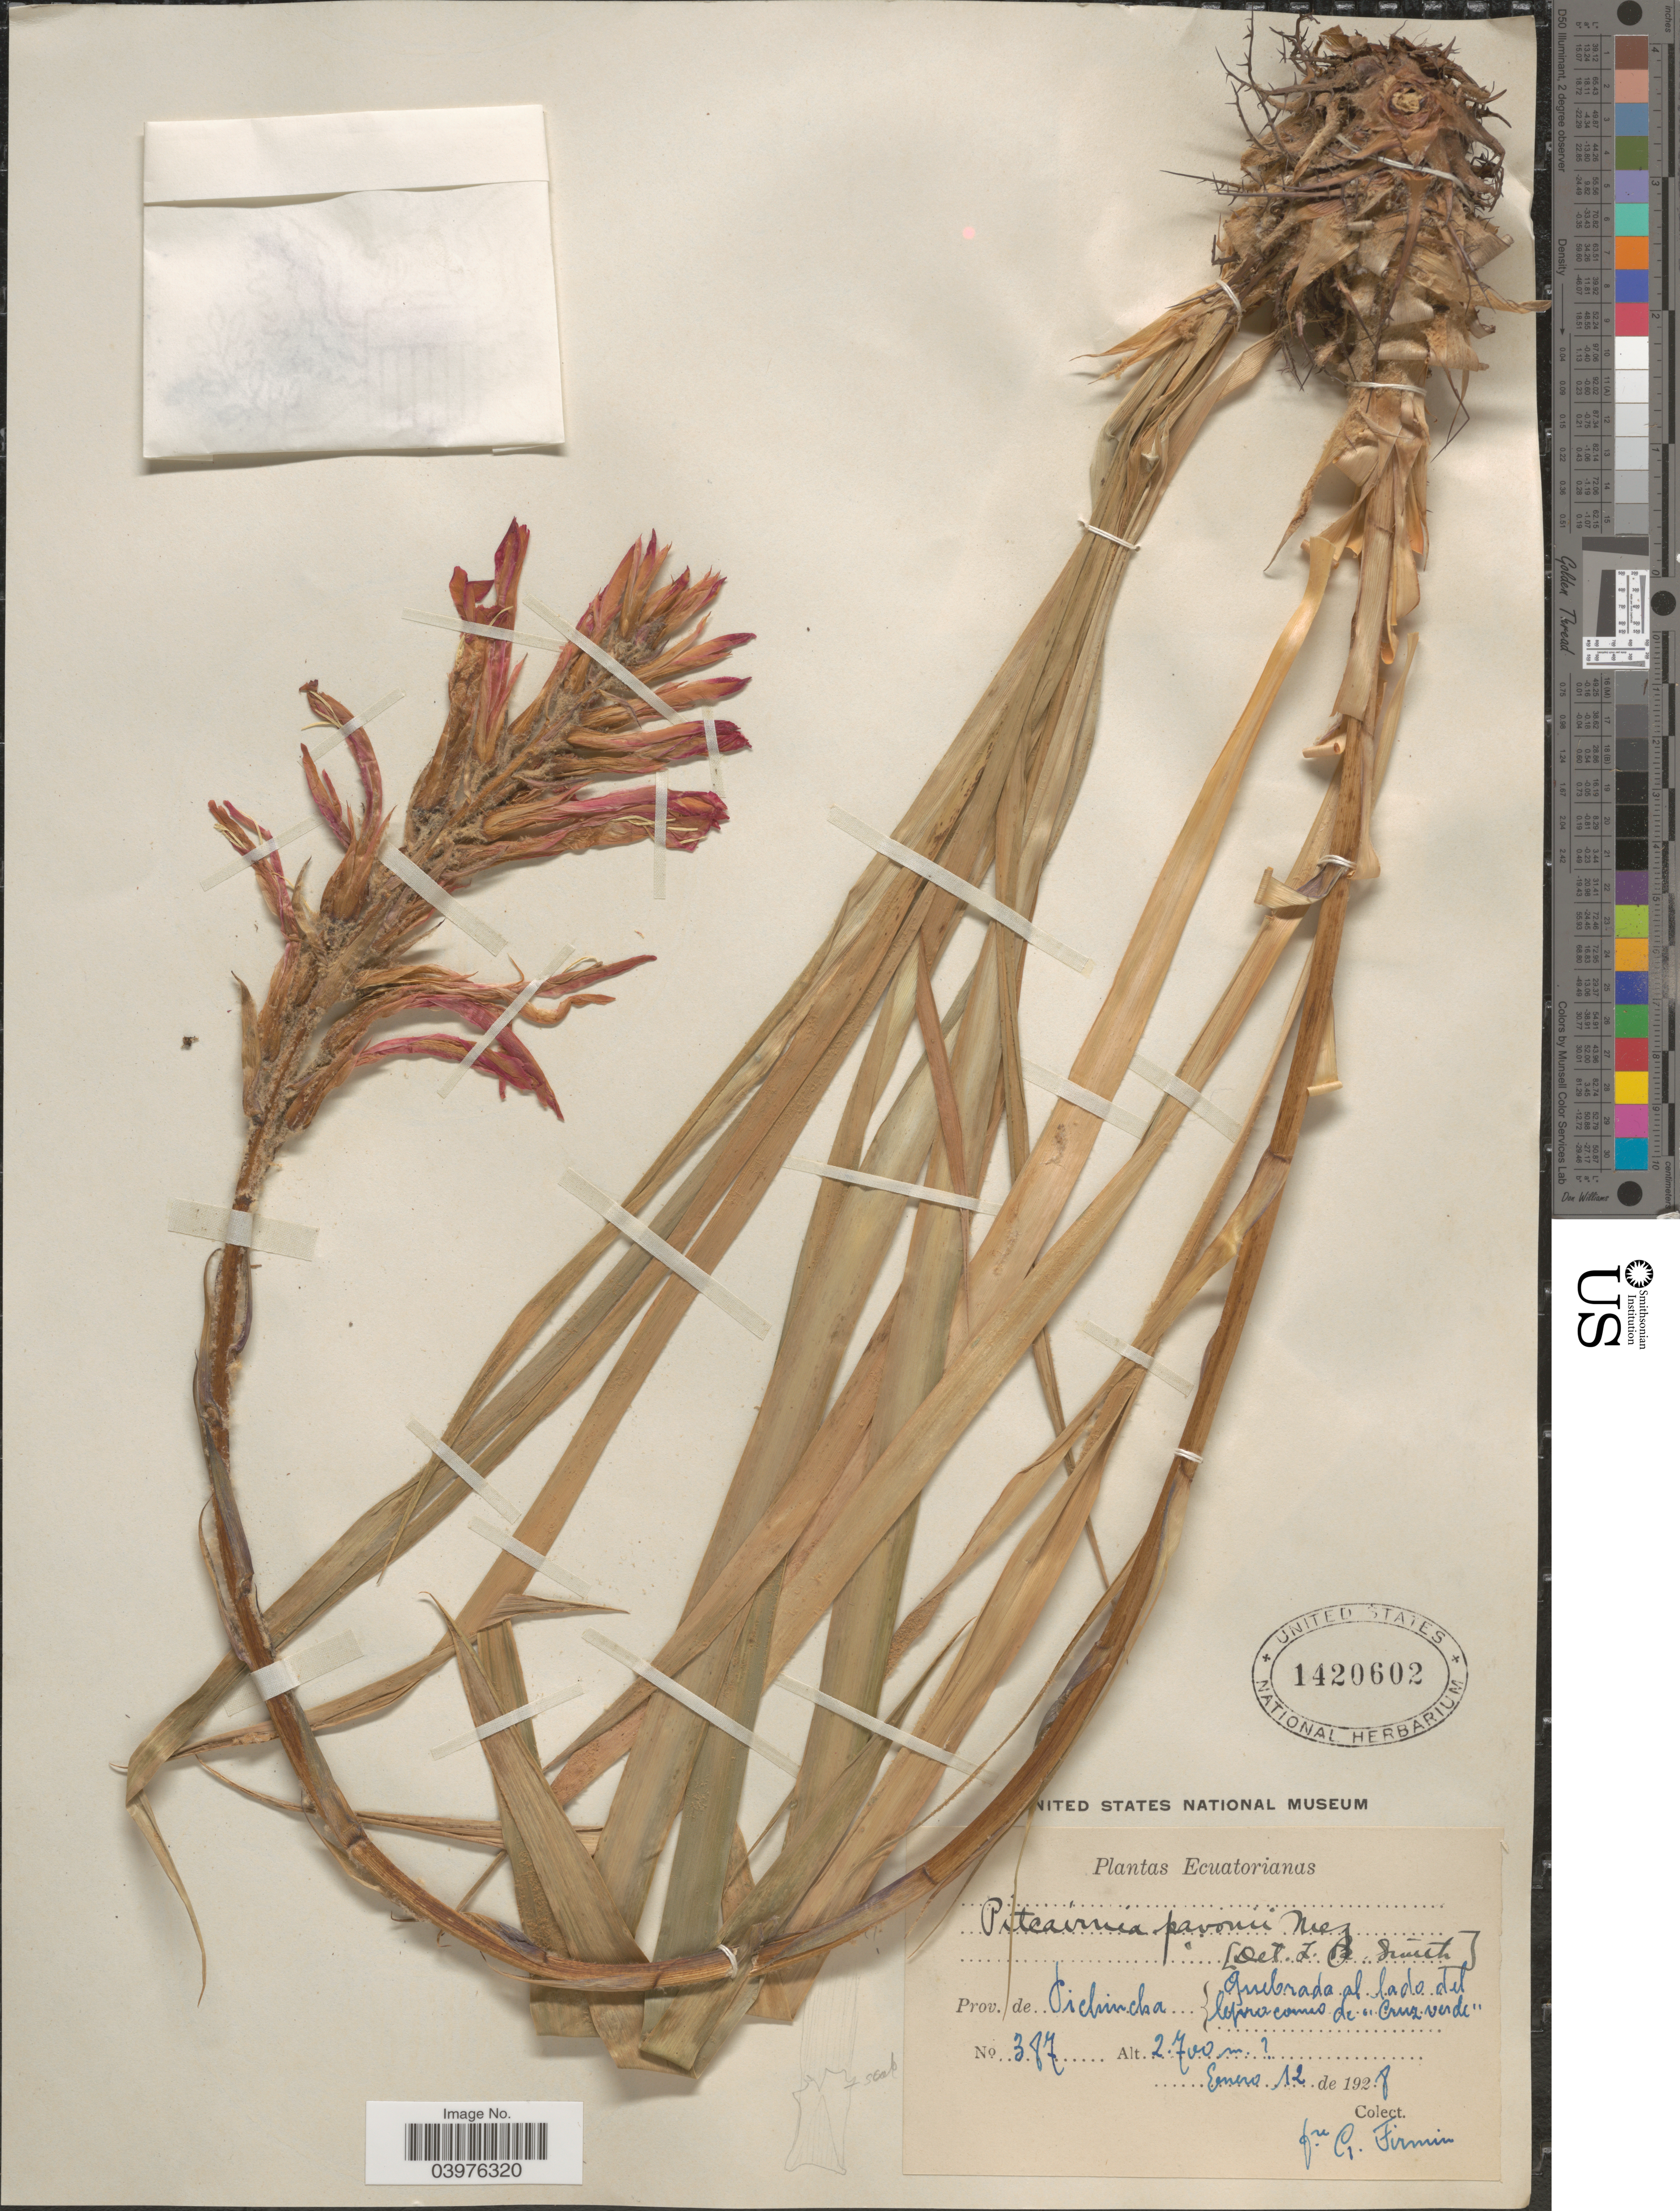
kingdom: Plantae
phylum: Tracheophyta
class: Liliopsida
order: Poales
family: Bromeliaceae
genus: Pitcairnia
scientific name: Pitcairnia pavonii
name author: (Mez) Mez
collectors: F. Firmin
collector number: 387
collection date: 1928-01-12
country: Ecuador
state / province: Pichincha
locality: Quebrada al lado del leprocomio de "Cruz verde".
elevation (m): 2700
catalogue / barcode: US 1420602